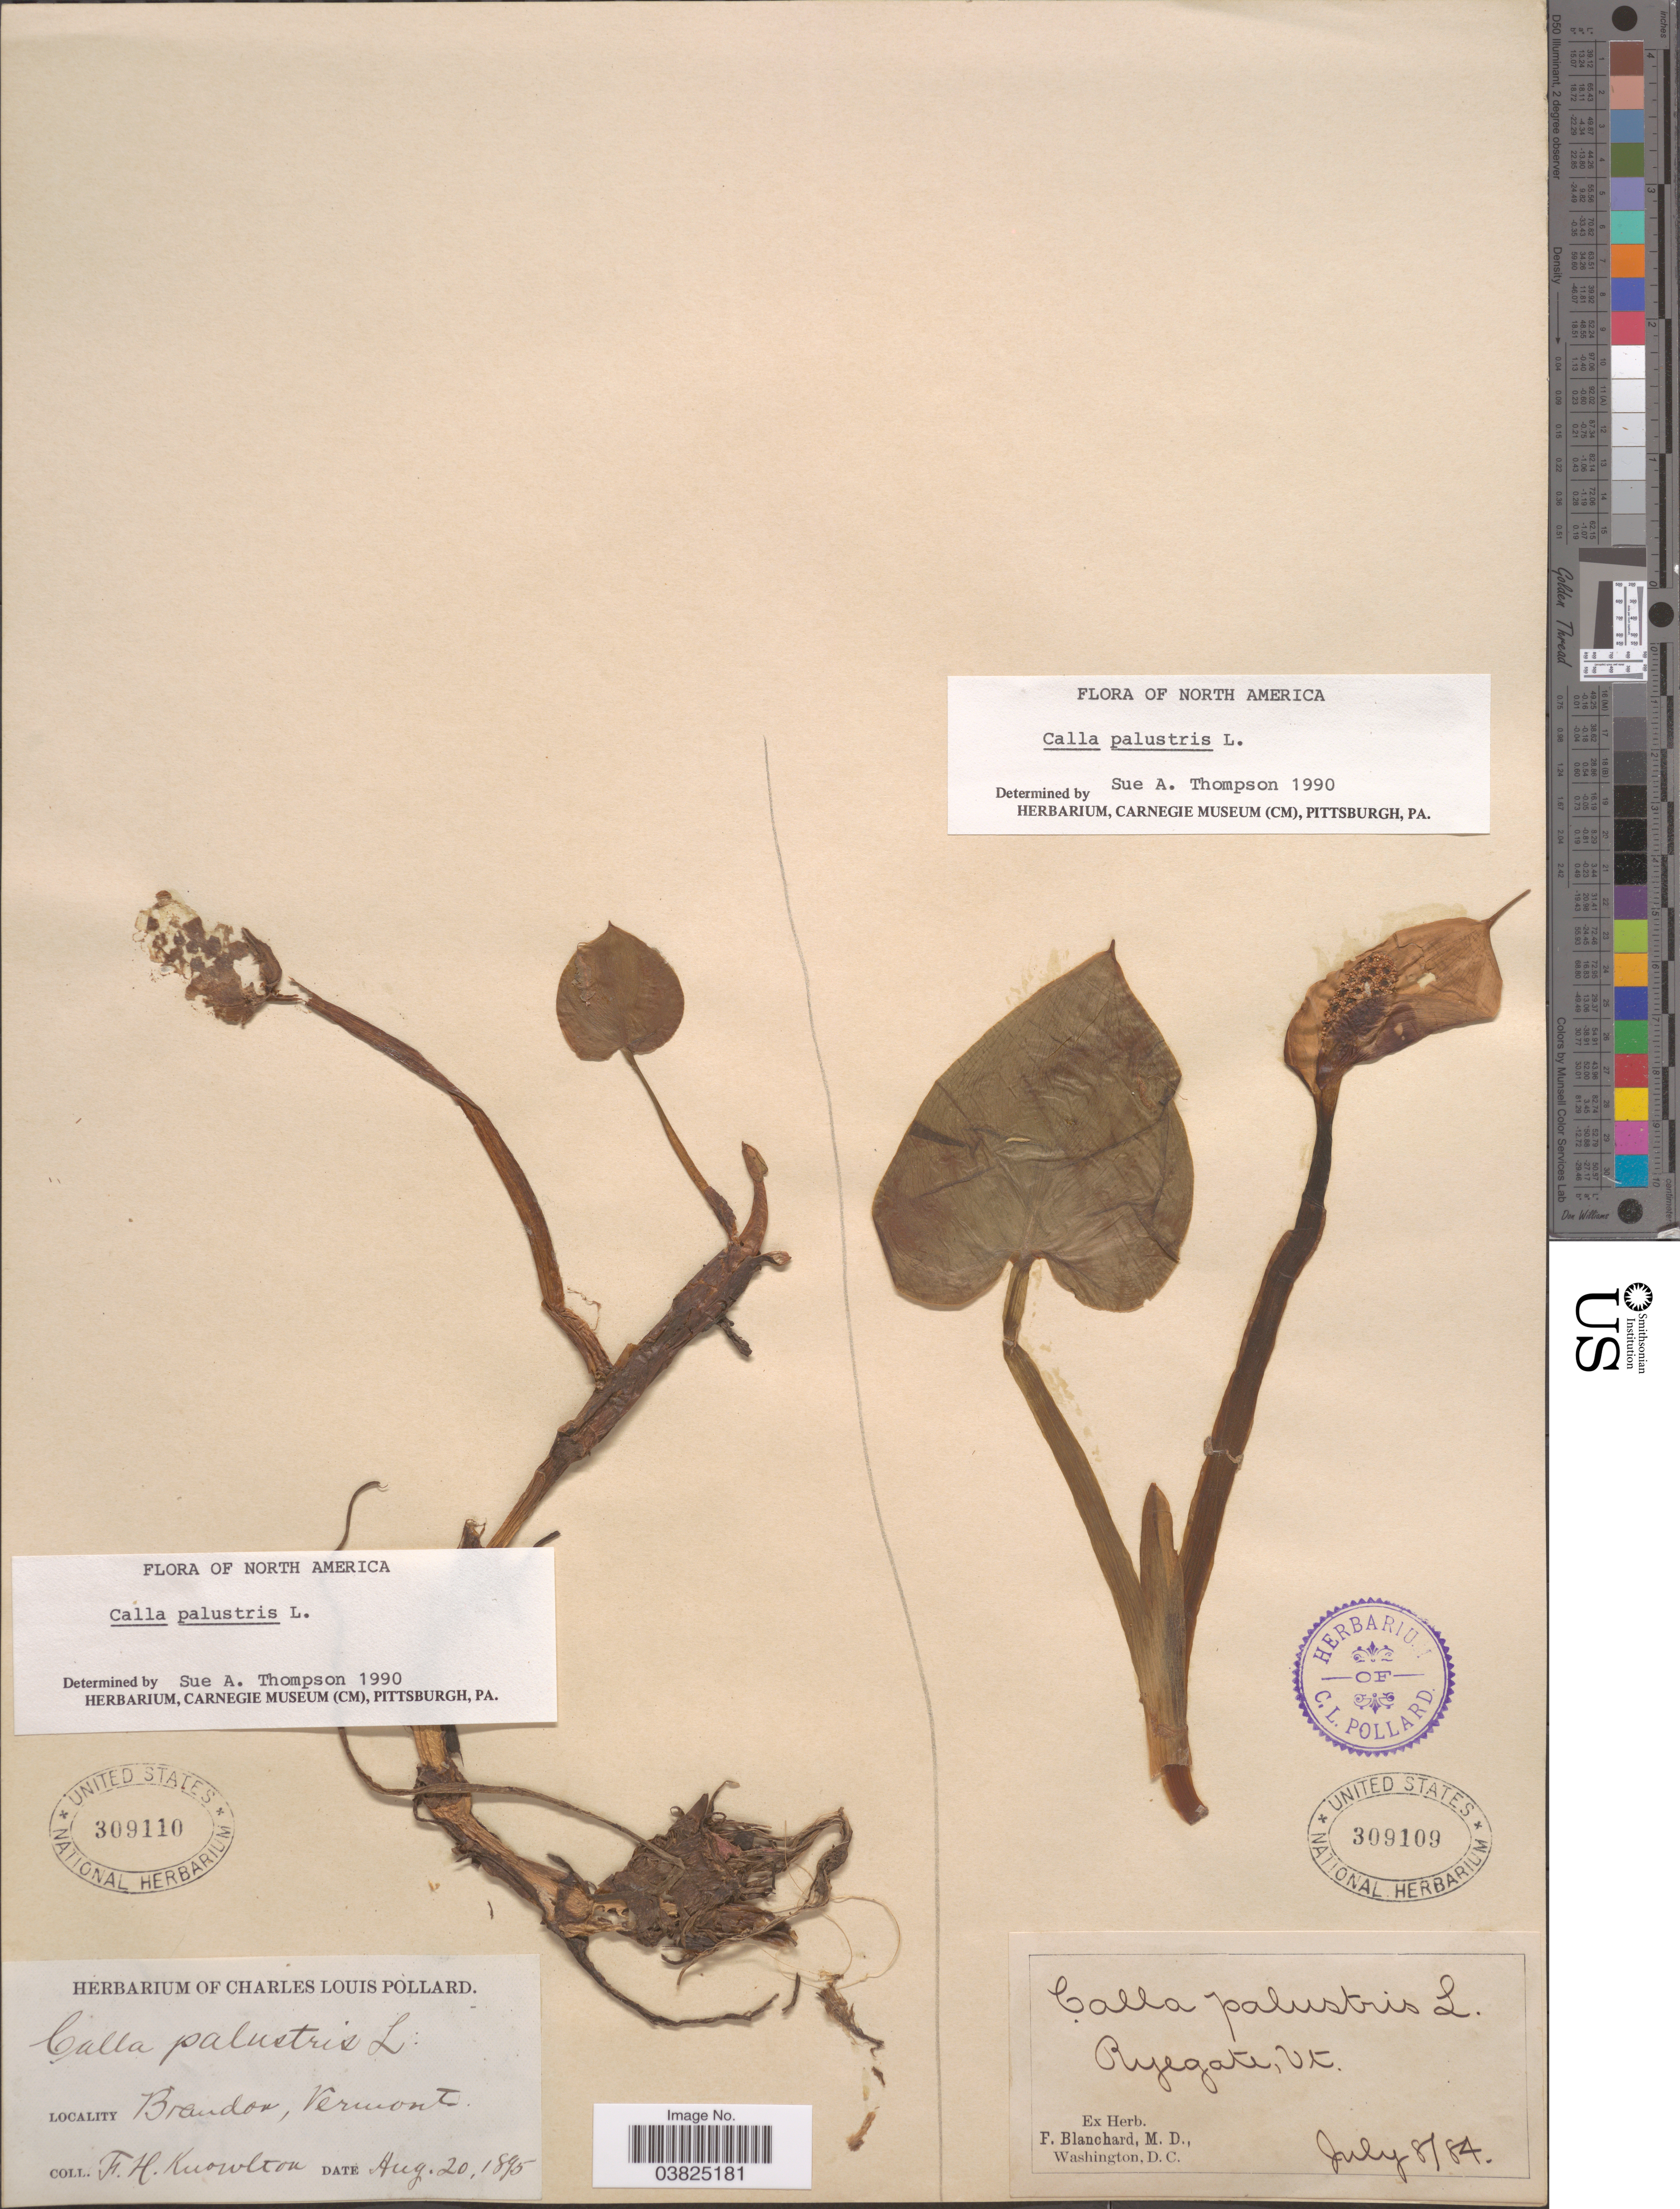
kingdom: Plantae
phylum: Tracheophyta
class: Liliopsida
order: Alismatales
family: Araceae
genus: Calla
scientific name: Calla palustris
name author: L.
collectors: ex herb. F. Blanchard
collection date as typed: Transcribed d/m/y: 8/7/84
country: United States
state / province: Vermont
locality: Ryegate.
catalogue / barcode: US 309109-2